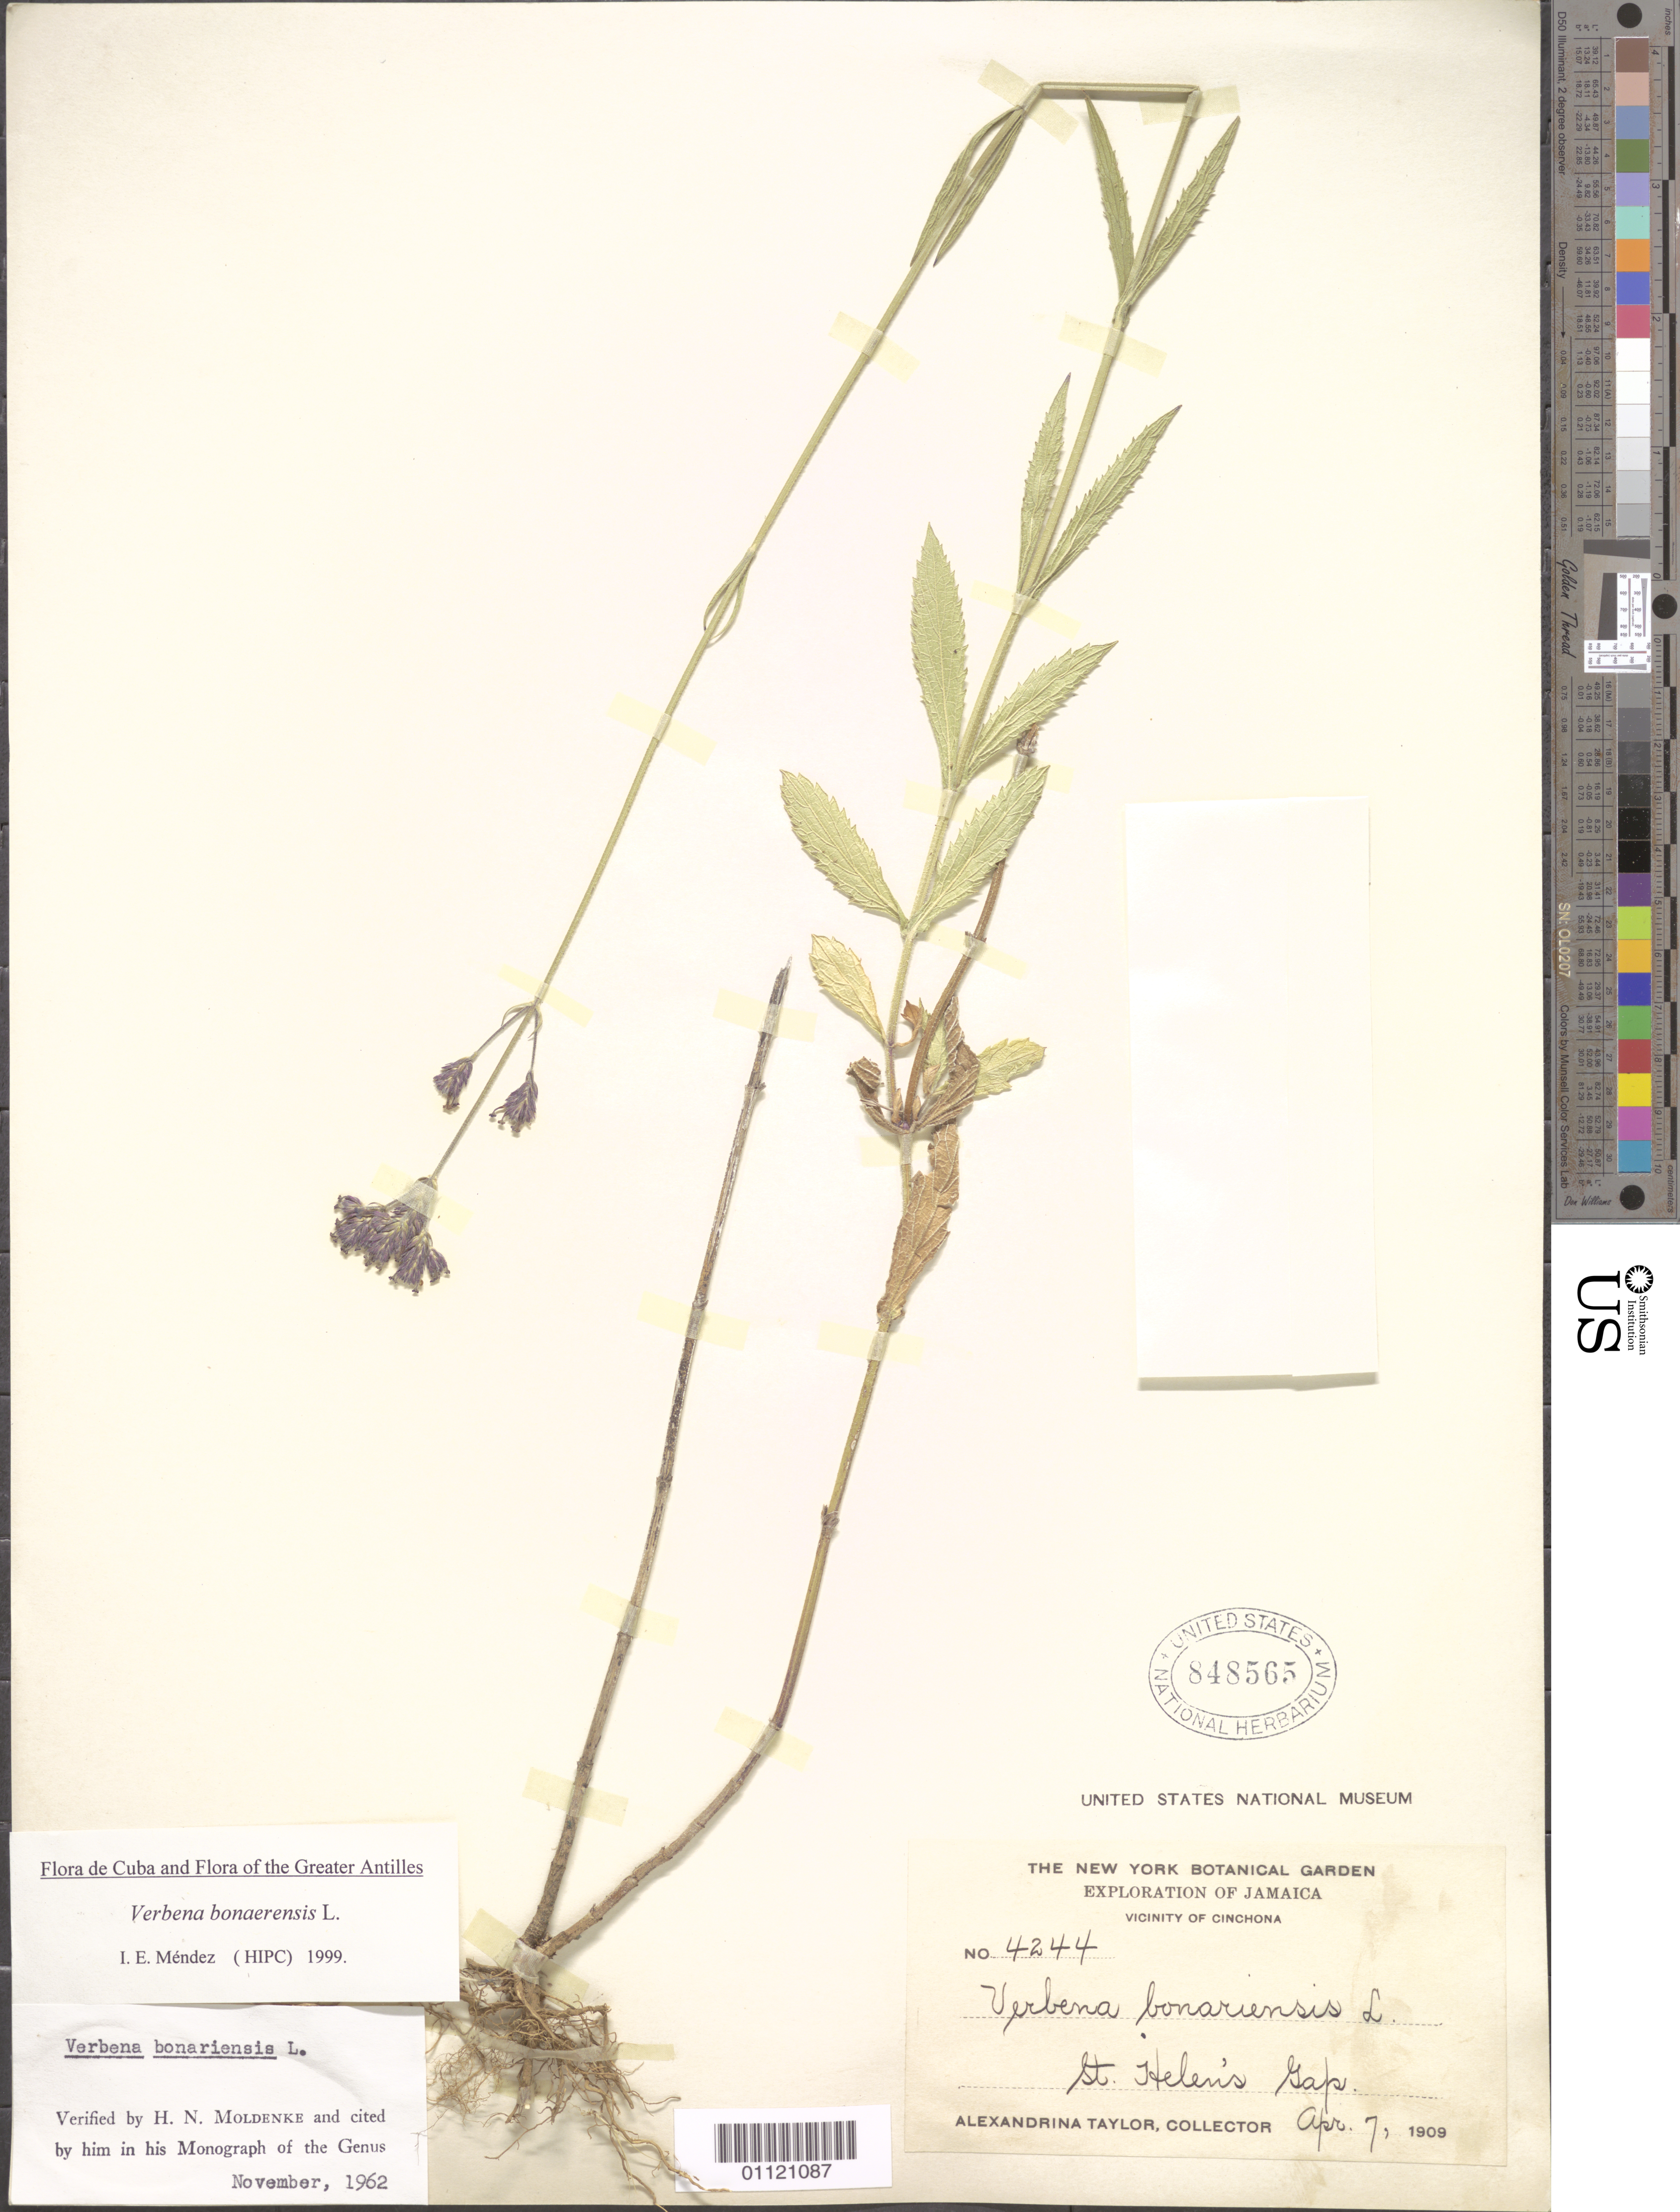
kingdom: Plantae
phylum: Tracheophyta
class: Magnoliopsida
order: Lamiales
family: Verbenaceae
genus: Verbena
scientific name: Verbena bonariensis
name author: L.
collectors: A. Taylor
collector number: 4244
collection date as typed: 07 Apr 1909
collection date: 1909-04-07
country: Jamaica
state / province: Saint Andrew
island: Jamaica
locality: St. Helen's Gap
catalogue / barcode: US 848565